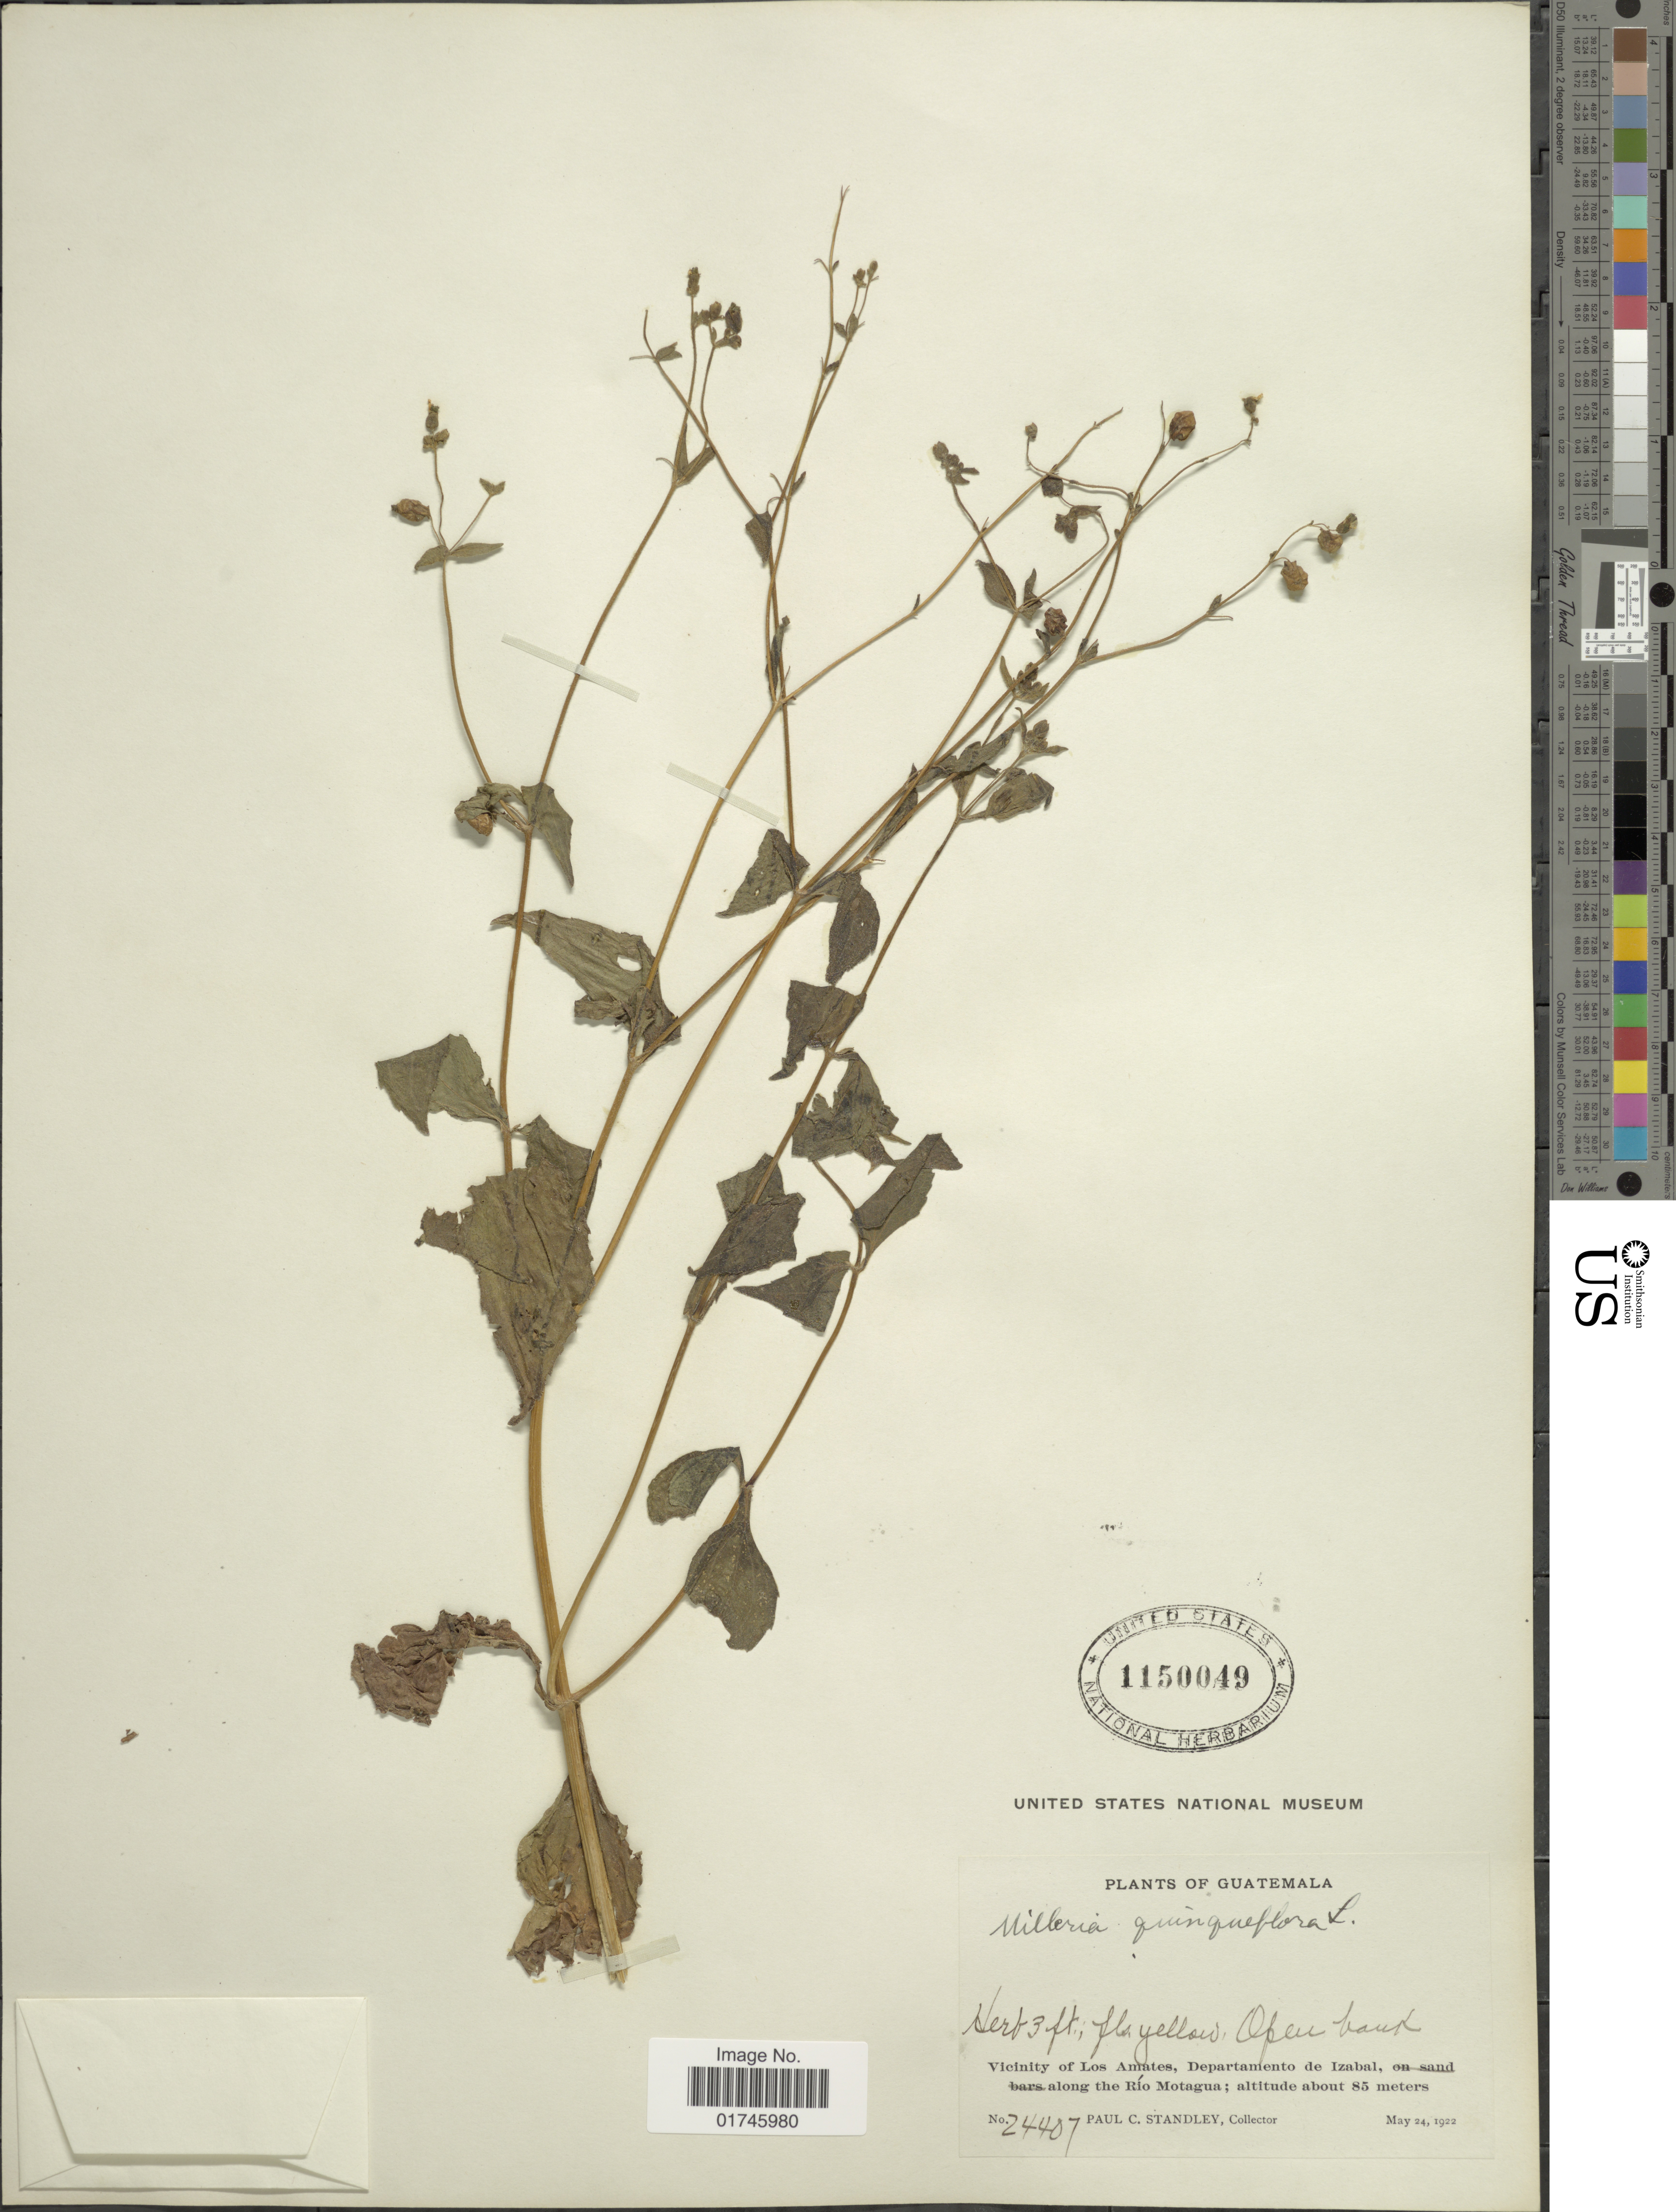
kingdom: Plantae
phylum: Tracheophyta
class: Magnoliopsida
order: Asterales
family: Asteraceae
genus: Milleria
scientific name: Milleria quinqueflora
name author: L.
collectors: P. C. Standley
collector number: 24407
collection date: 1922-05-24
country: Guatemala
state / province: Izabal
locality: Vicinity of Los Amates, Departamento de Izabal. along the Rio Motagua.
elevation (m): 85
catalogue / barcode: US 1150049